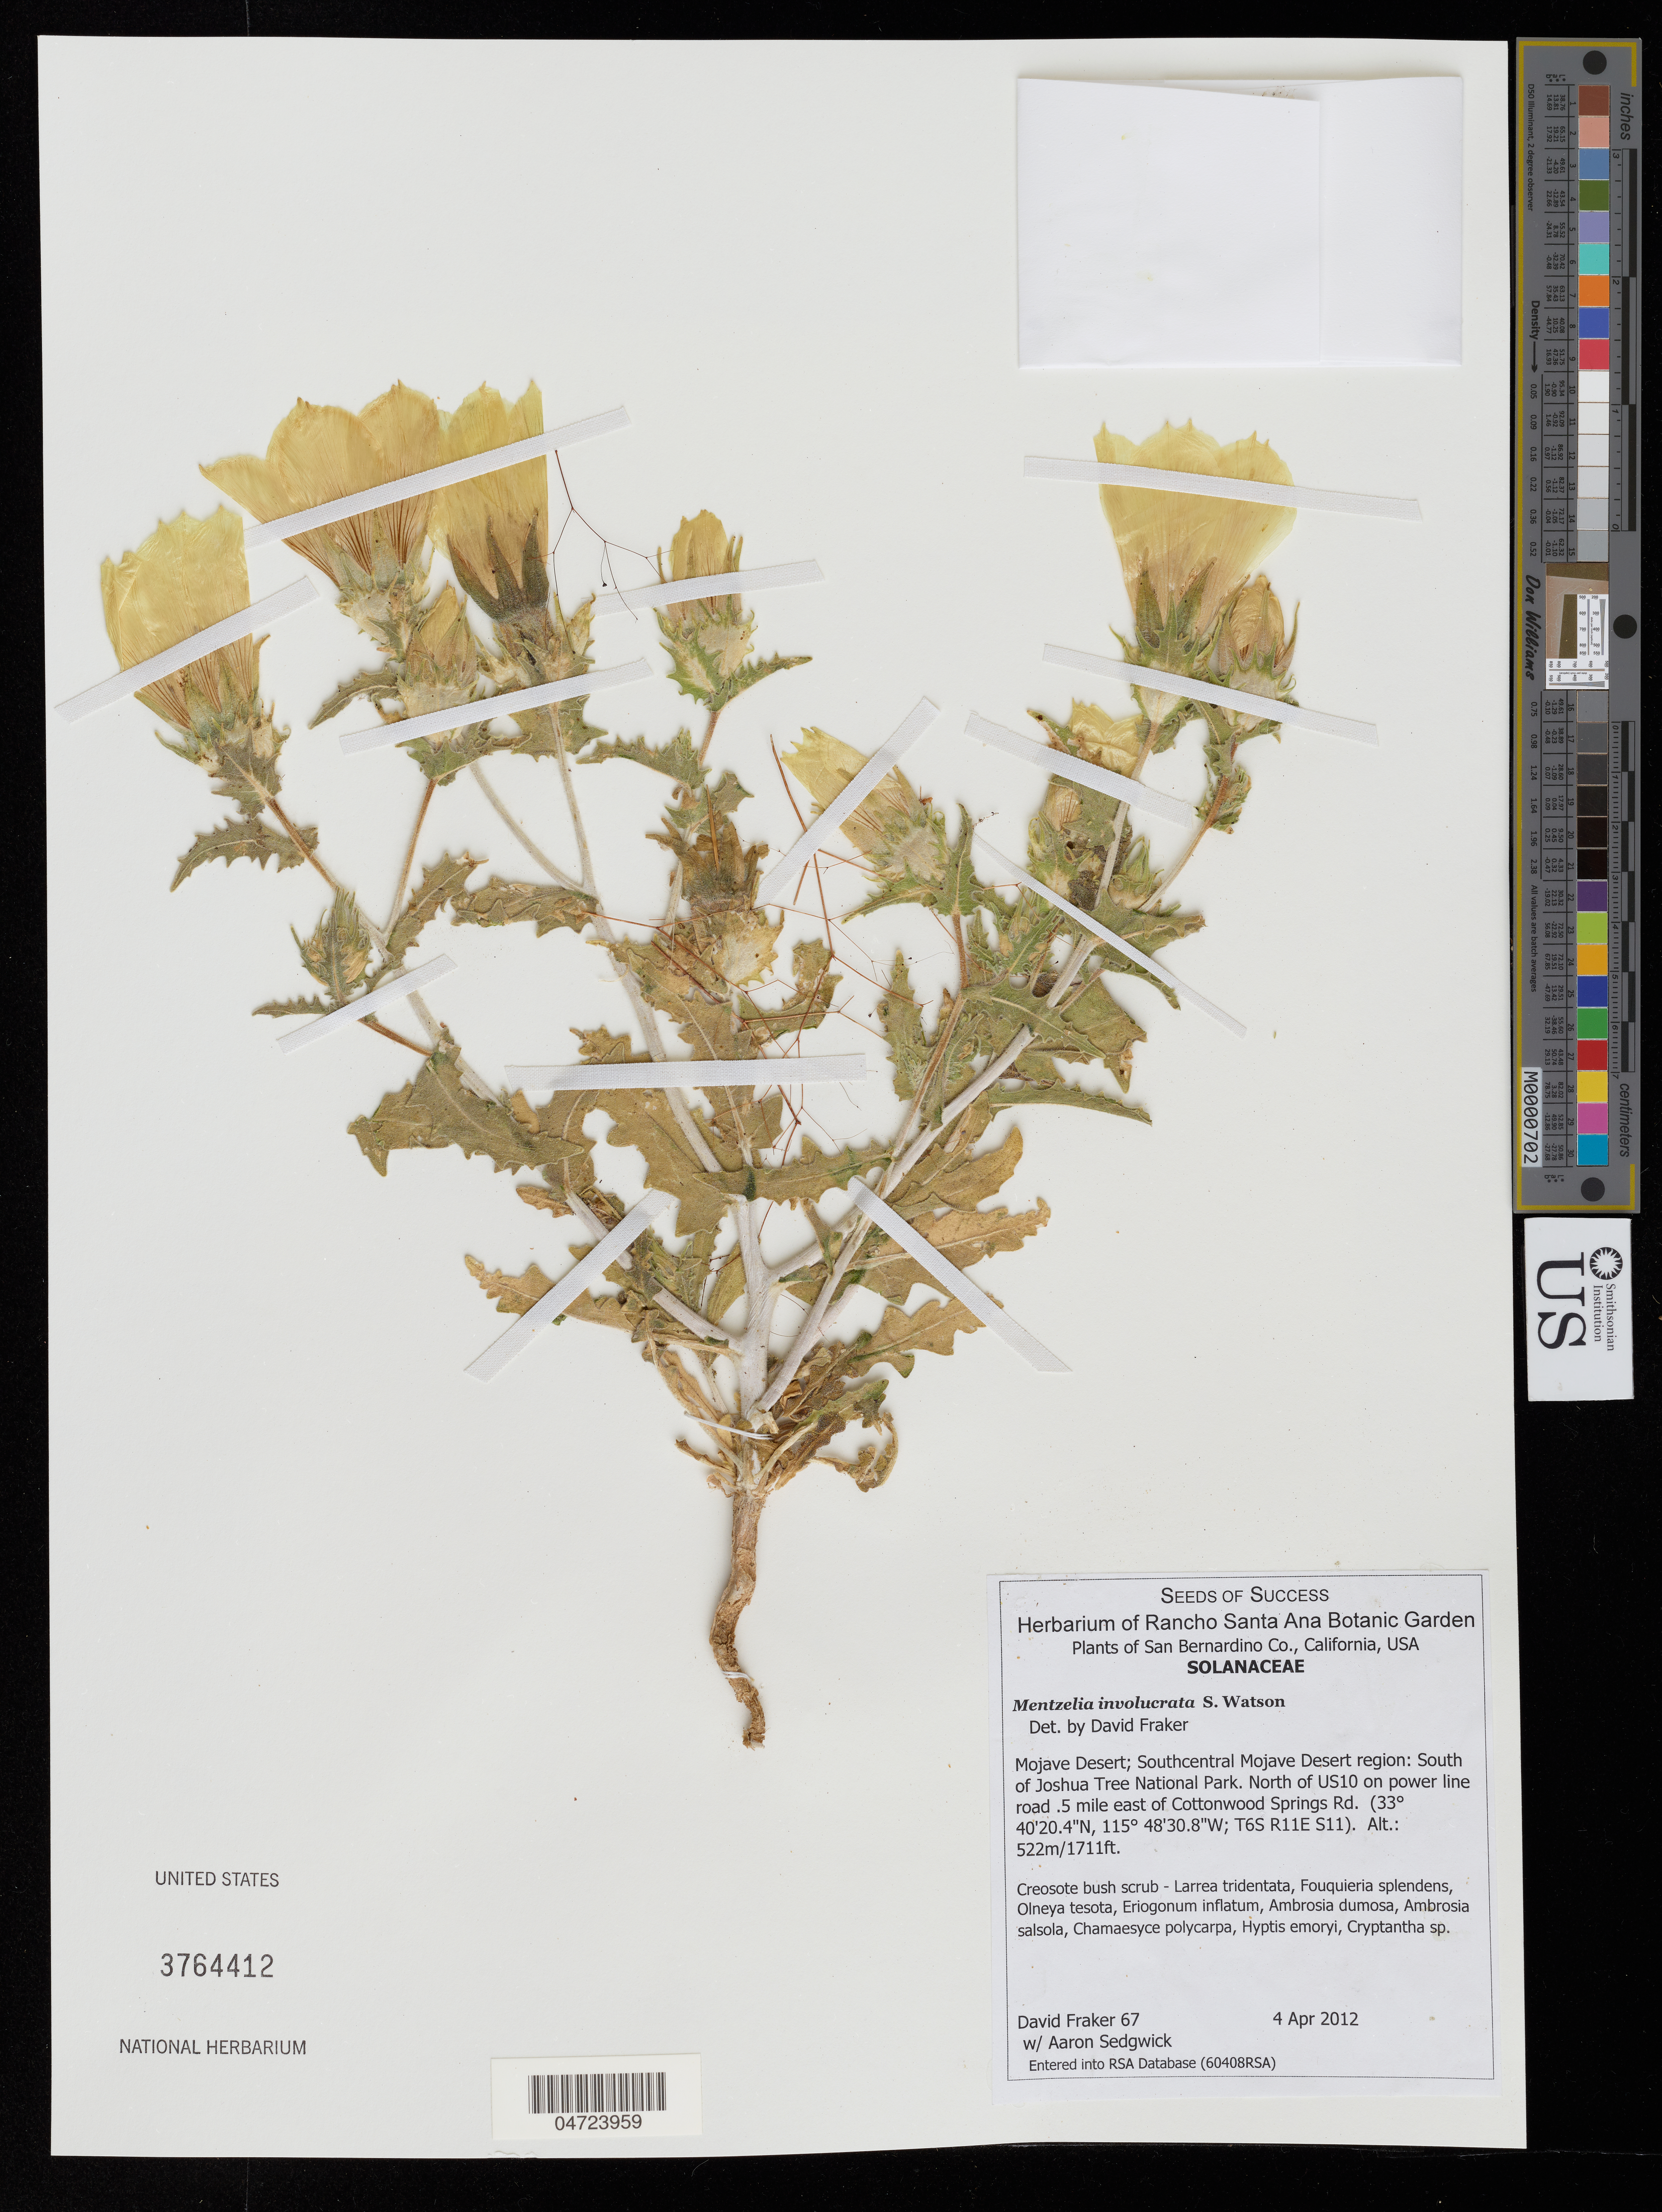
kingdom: Plantae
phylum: Tracheophyta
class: Magnoliopsida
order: Cornales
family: Loasaceae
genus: Mentzelia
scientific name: Mentzelia involucrata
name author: S. Watson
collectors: D. Fraker & A. Sedgwick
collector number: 67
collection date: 2012-04-04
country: United States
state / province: California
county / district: San Bernardino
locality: San Bernardino Co. Mojave Desert; Southcentral Mojave Desert region: South of Joshua Tree National Park. North of US10 on power line road .5 mile east of Cottonwood Springs Rd. (T6S R11E S11).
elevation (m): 522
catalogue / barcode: US 3764412